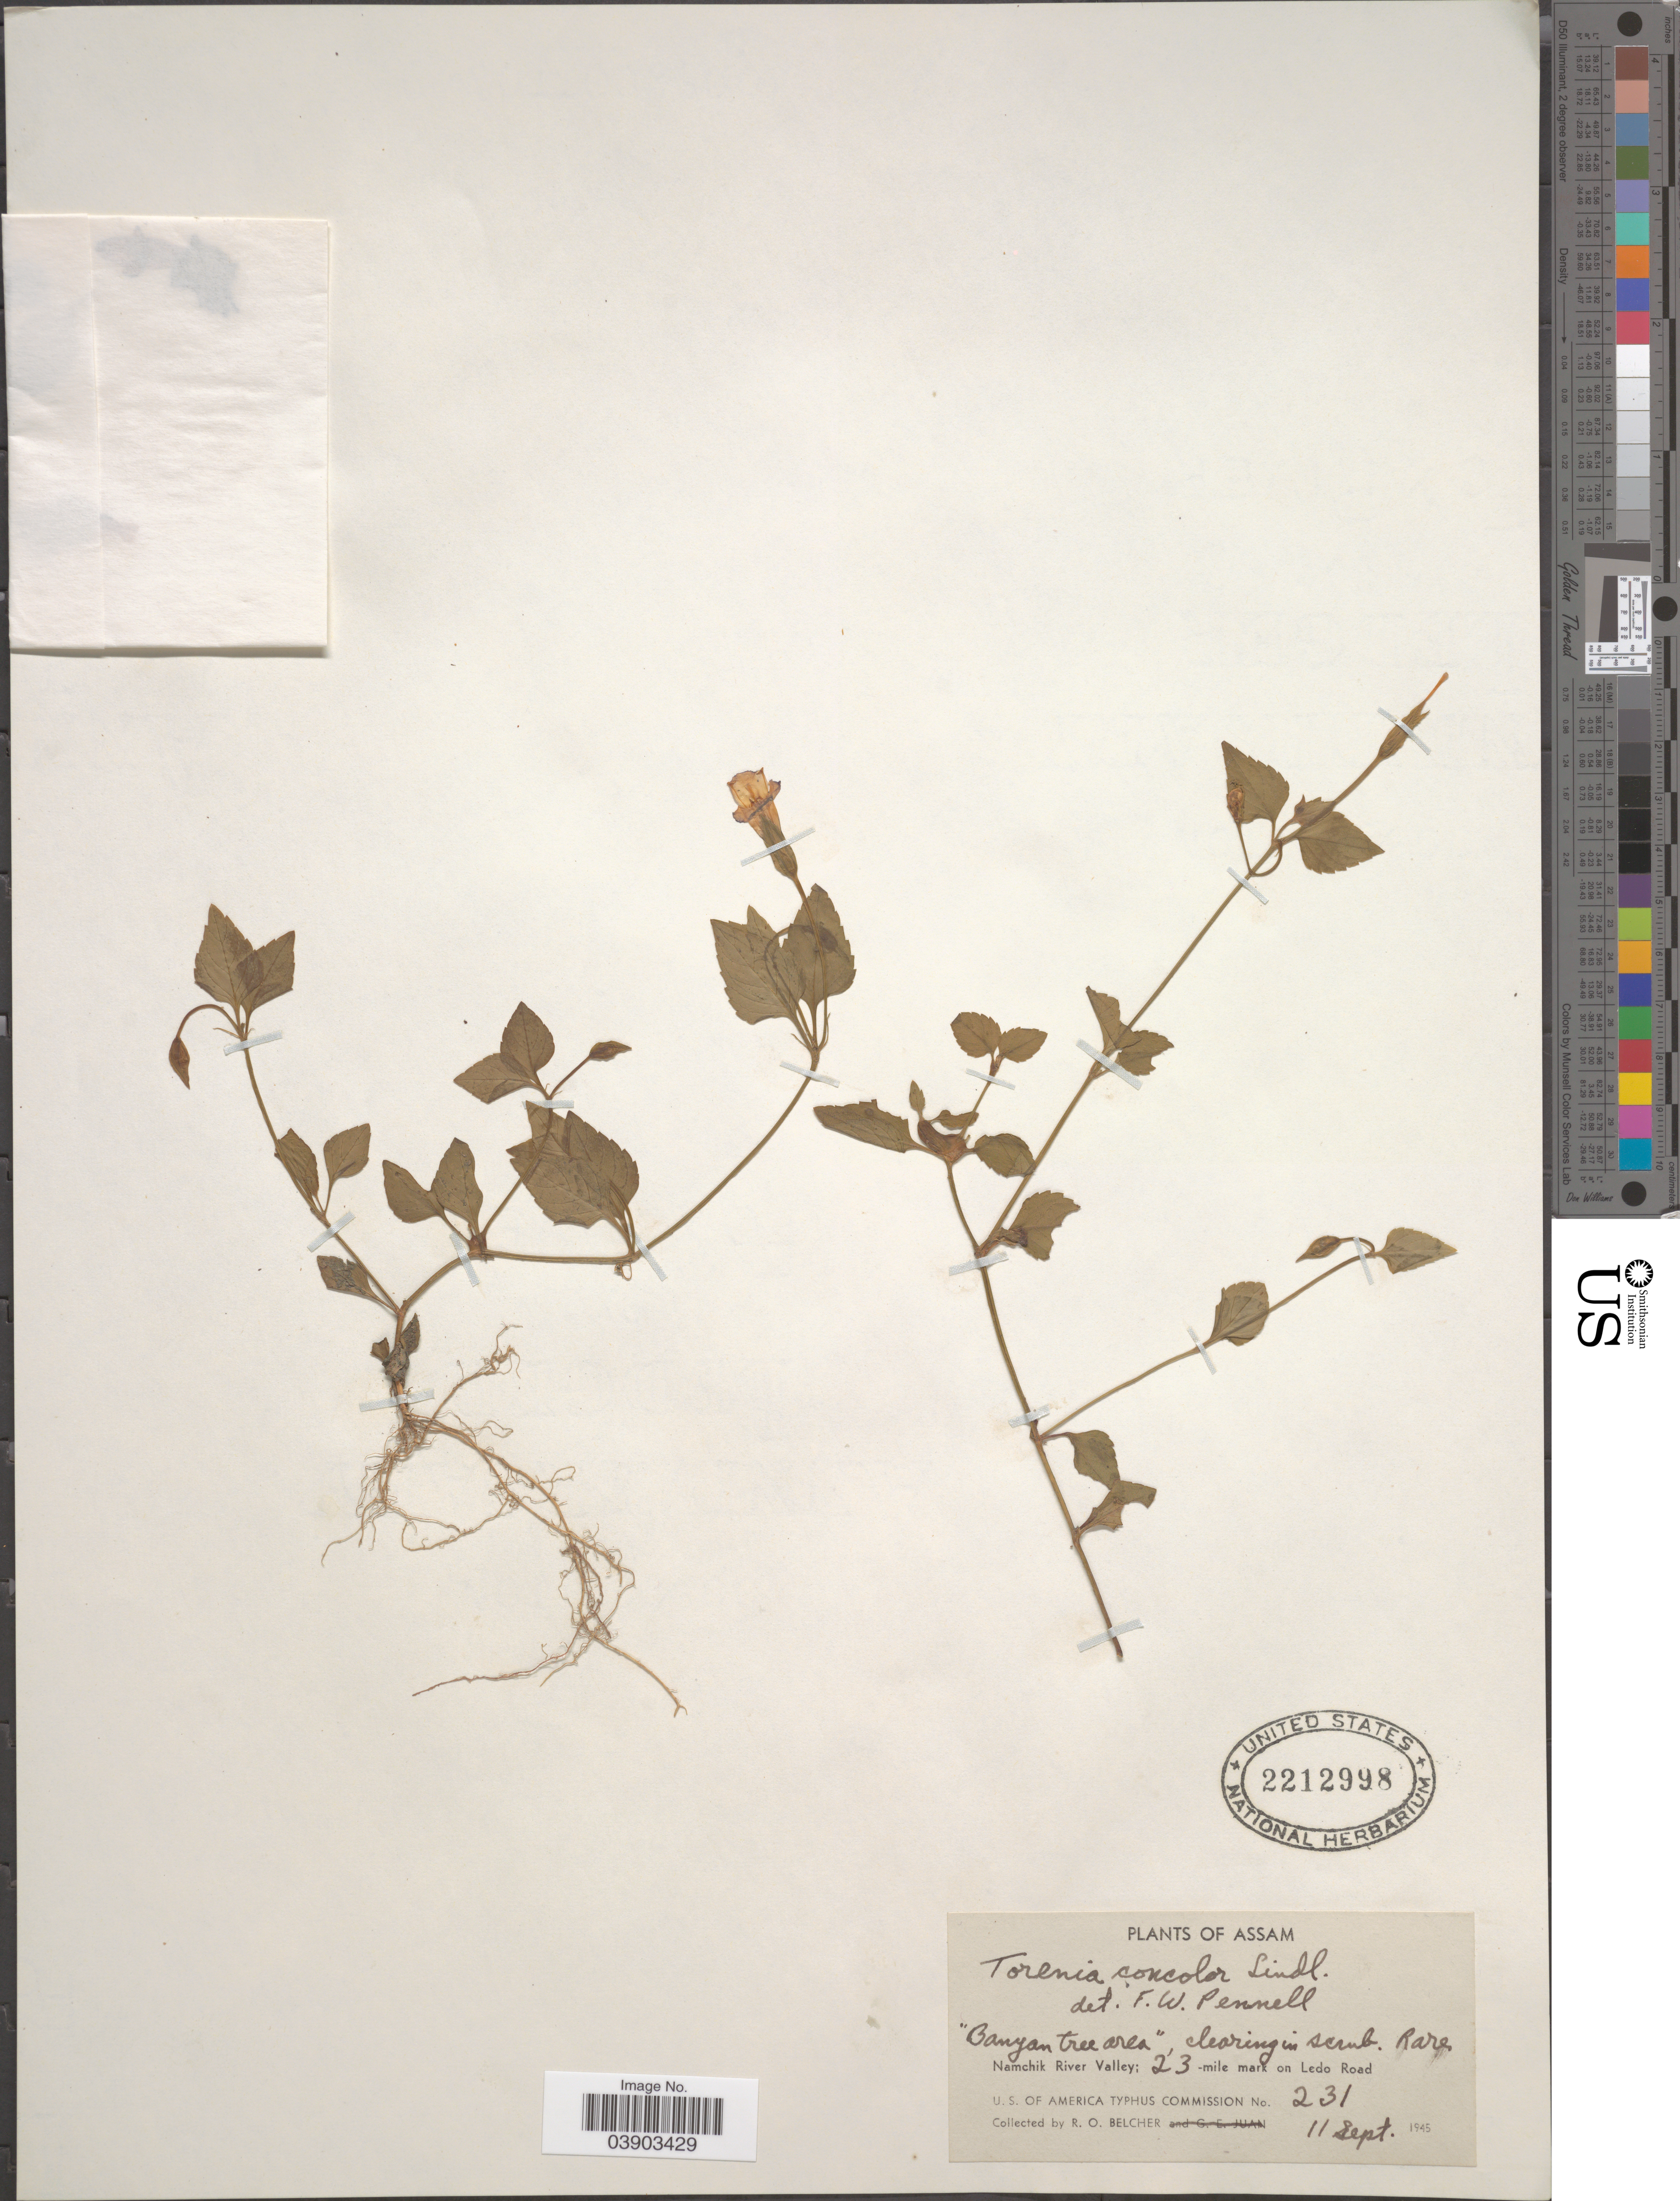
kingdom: Plantae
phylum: Tracheophyta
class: Magnoliopsida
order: Lamiales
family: Linderniaceae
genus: Torenia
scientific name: Torenia concolor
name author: Lindl.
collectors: R. Belcher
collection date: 1945-09-11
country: India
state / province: Assam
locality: Namchik River Valley; 23- mile mark on Ledo Road.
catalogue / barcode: US 2212998